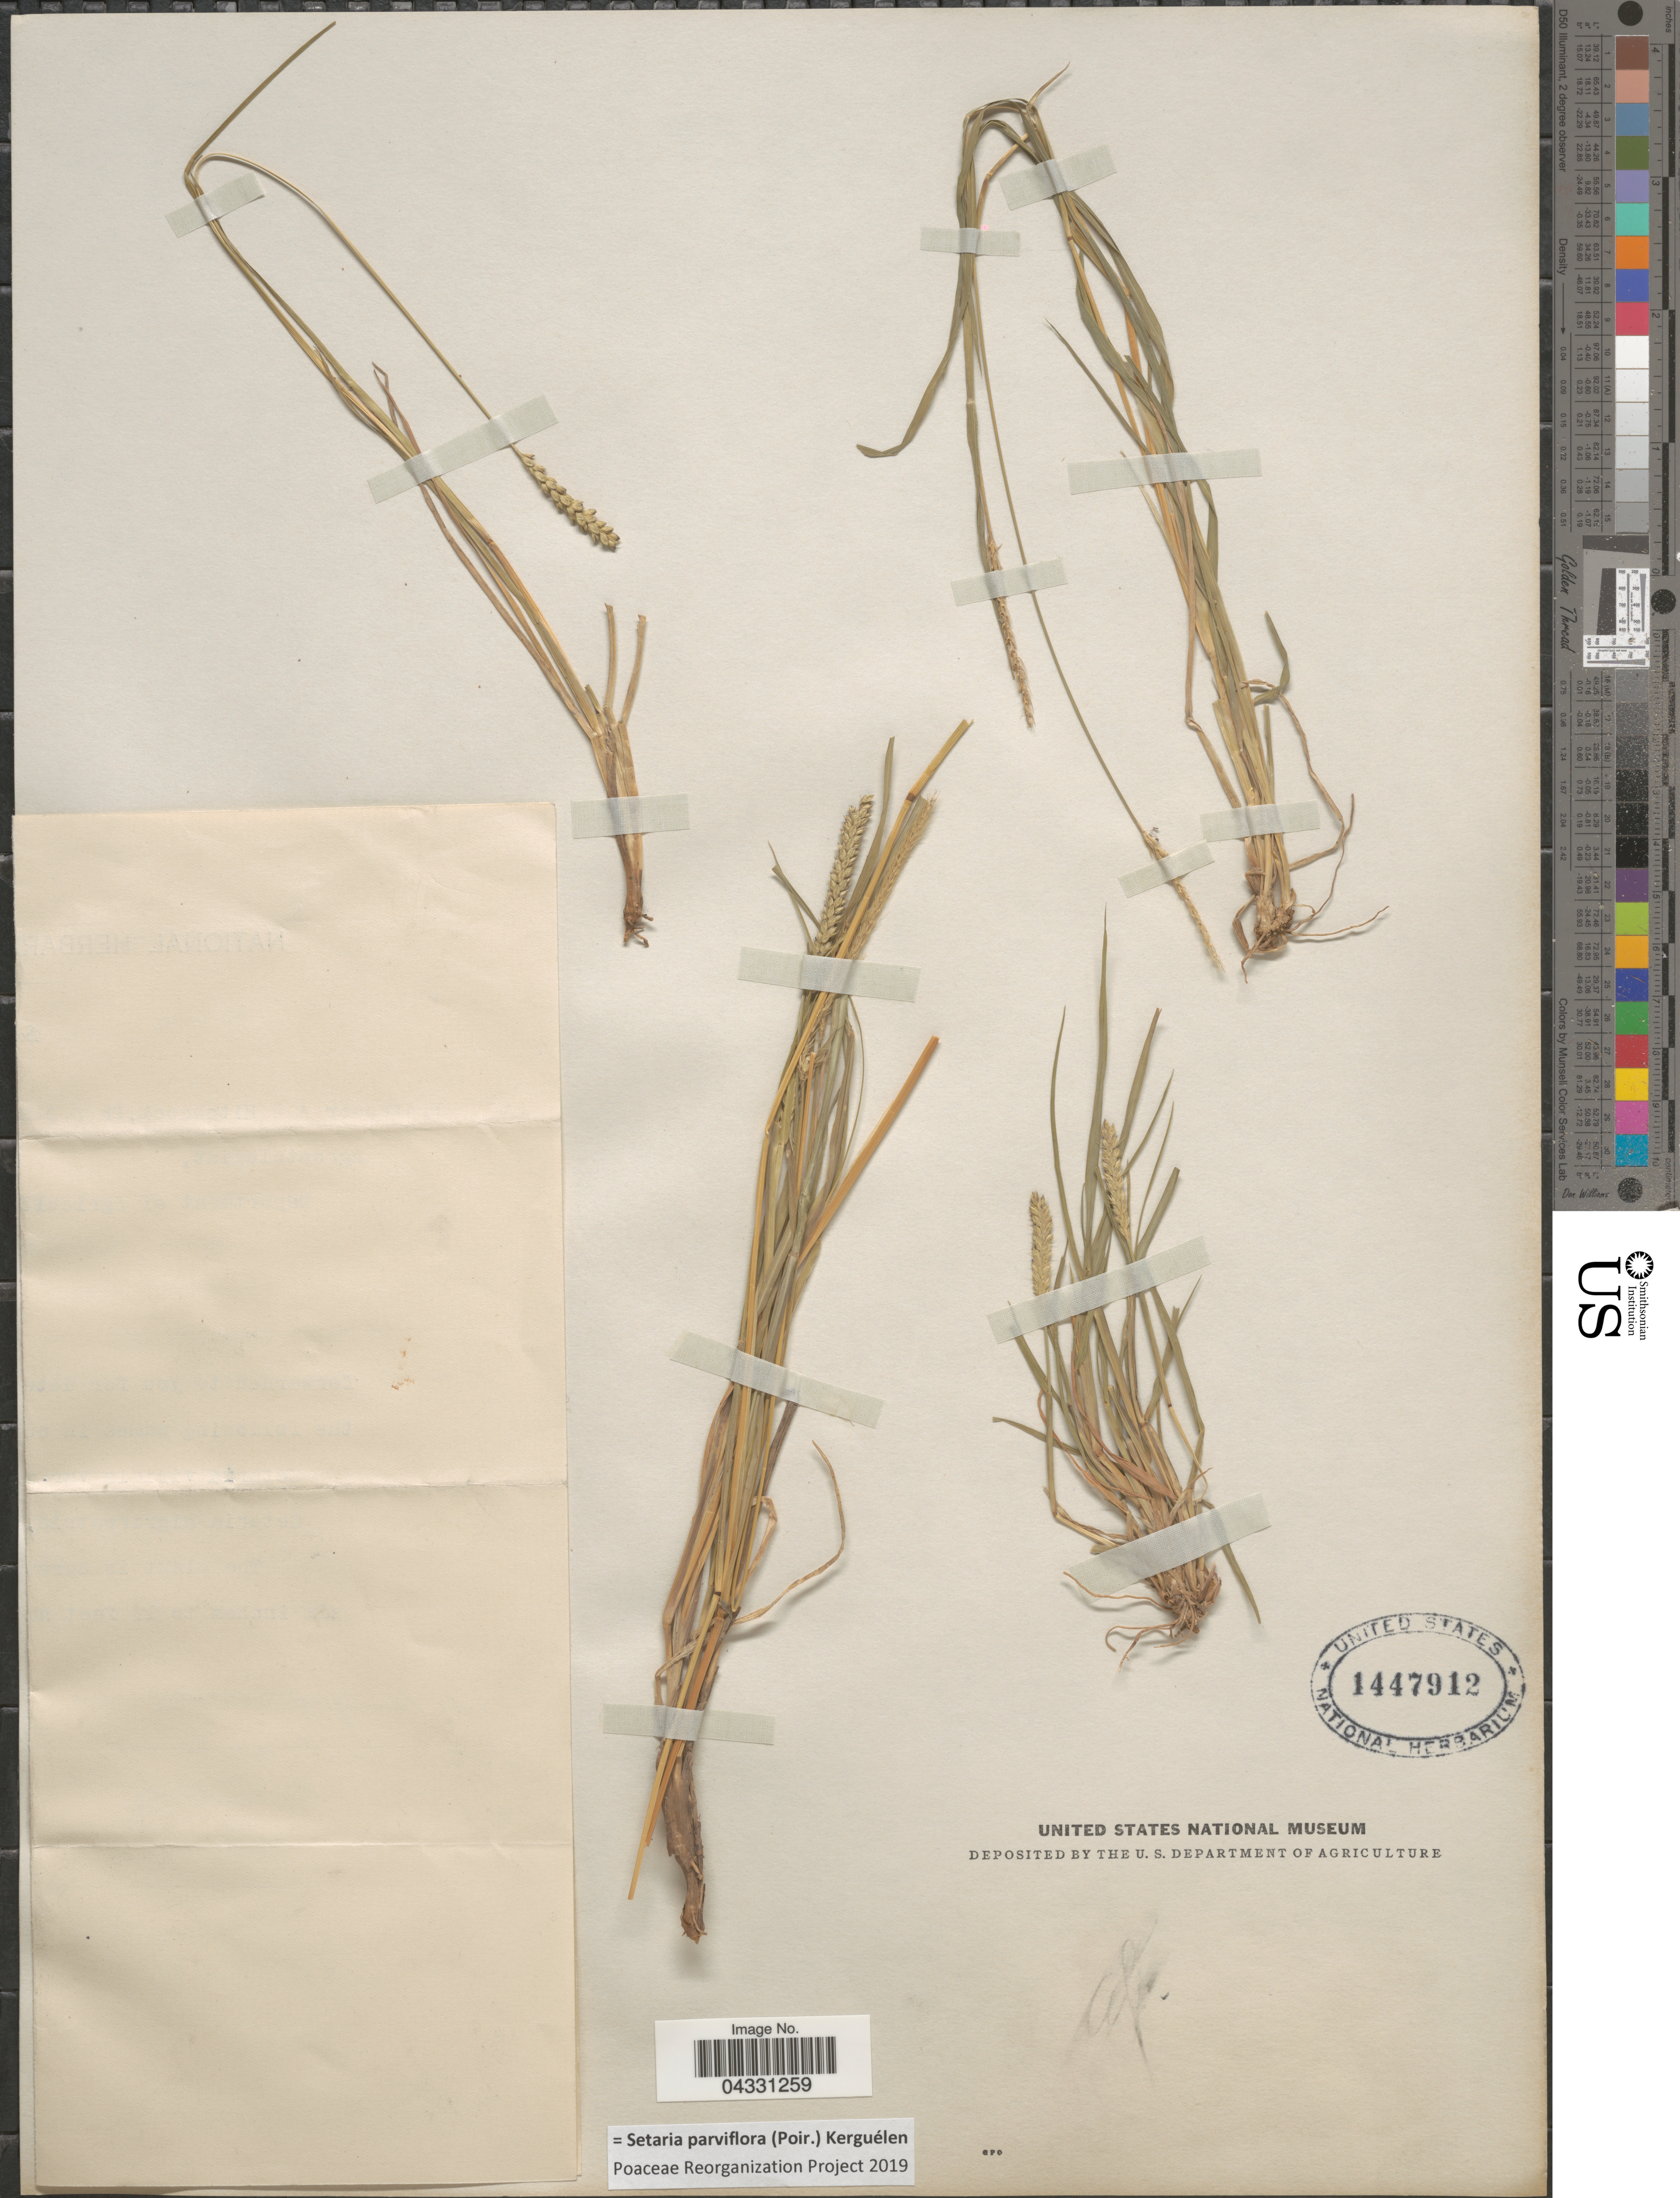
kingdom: Plantae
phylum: Tracheophyta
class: Liliopsida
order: Poales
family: Poaceae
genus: Setaria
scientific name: Setaria parviflora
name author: (Poir.) Kerguélen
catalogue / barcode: US 1447912